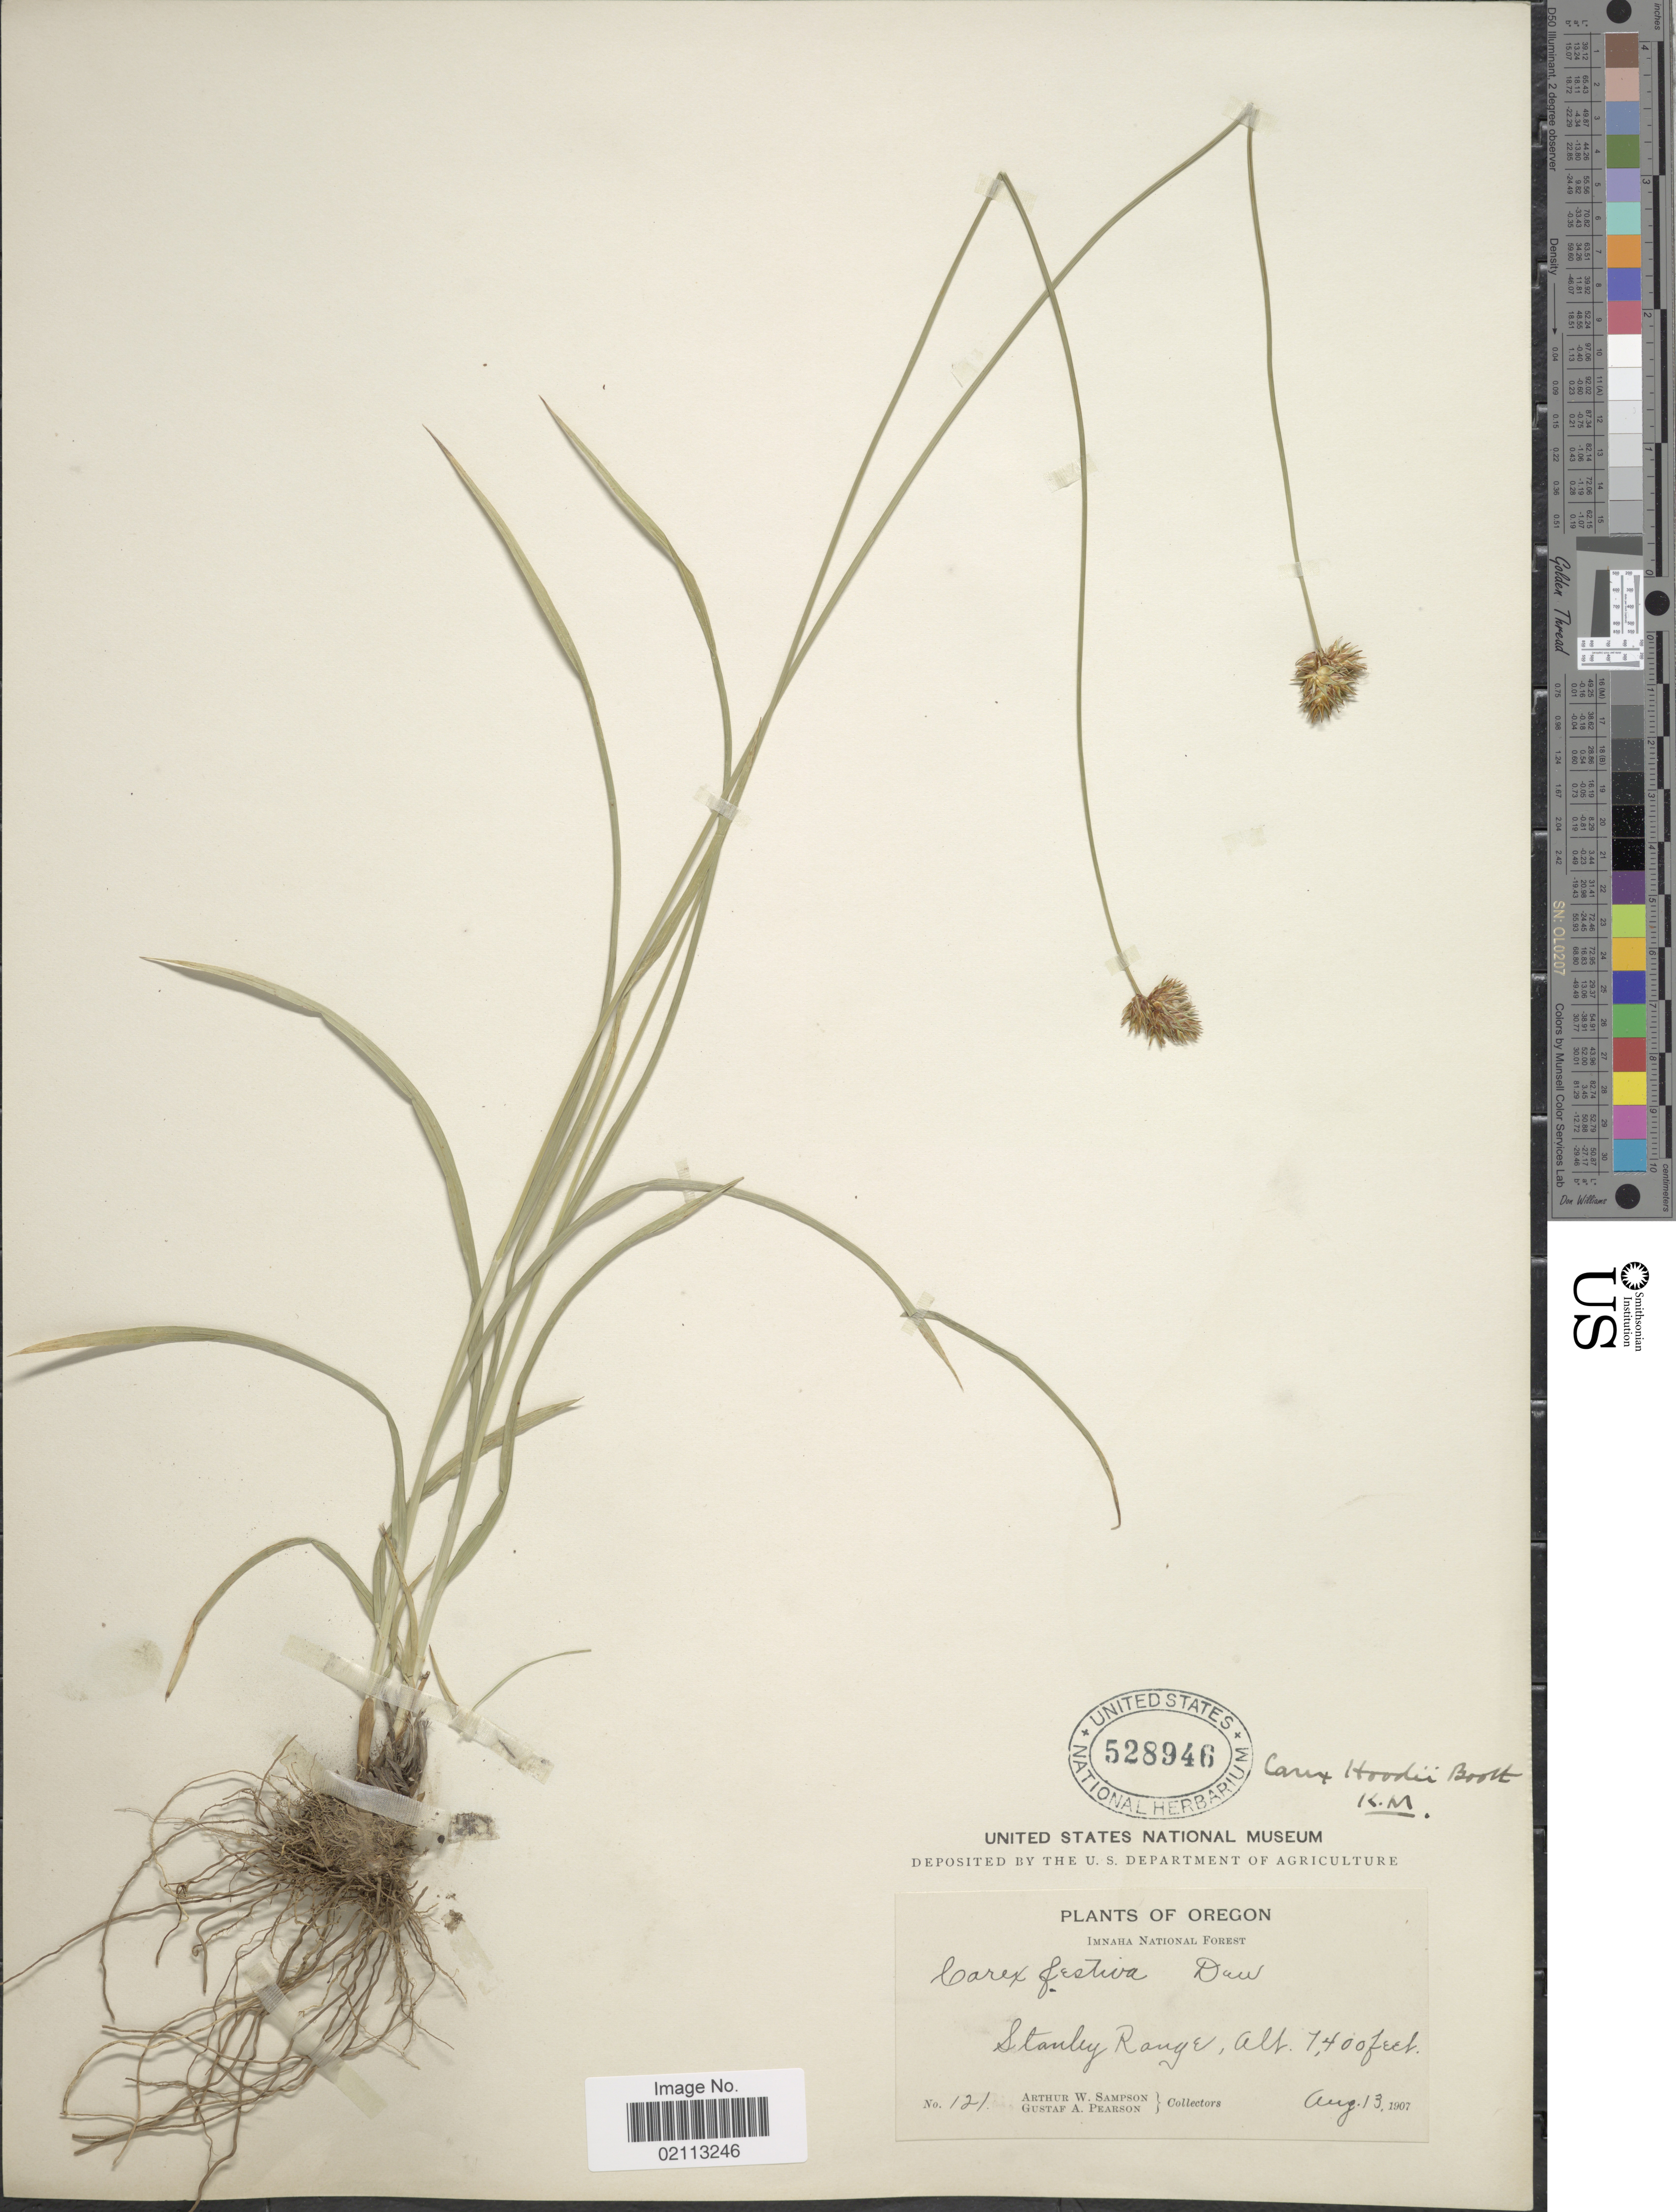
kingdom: Plantae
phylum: Tracheophyta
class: Liliopsida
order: Poales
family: Cyperaceae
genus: Carex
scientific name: Carex hoodii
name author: Boott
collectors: A. Sampson & G. Pearson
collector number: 121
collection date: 1907-08-13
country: United States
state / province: Oregon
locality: Imnaha National Forest, Stanley Range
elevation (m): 2256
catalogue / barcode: US 528946